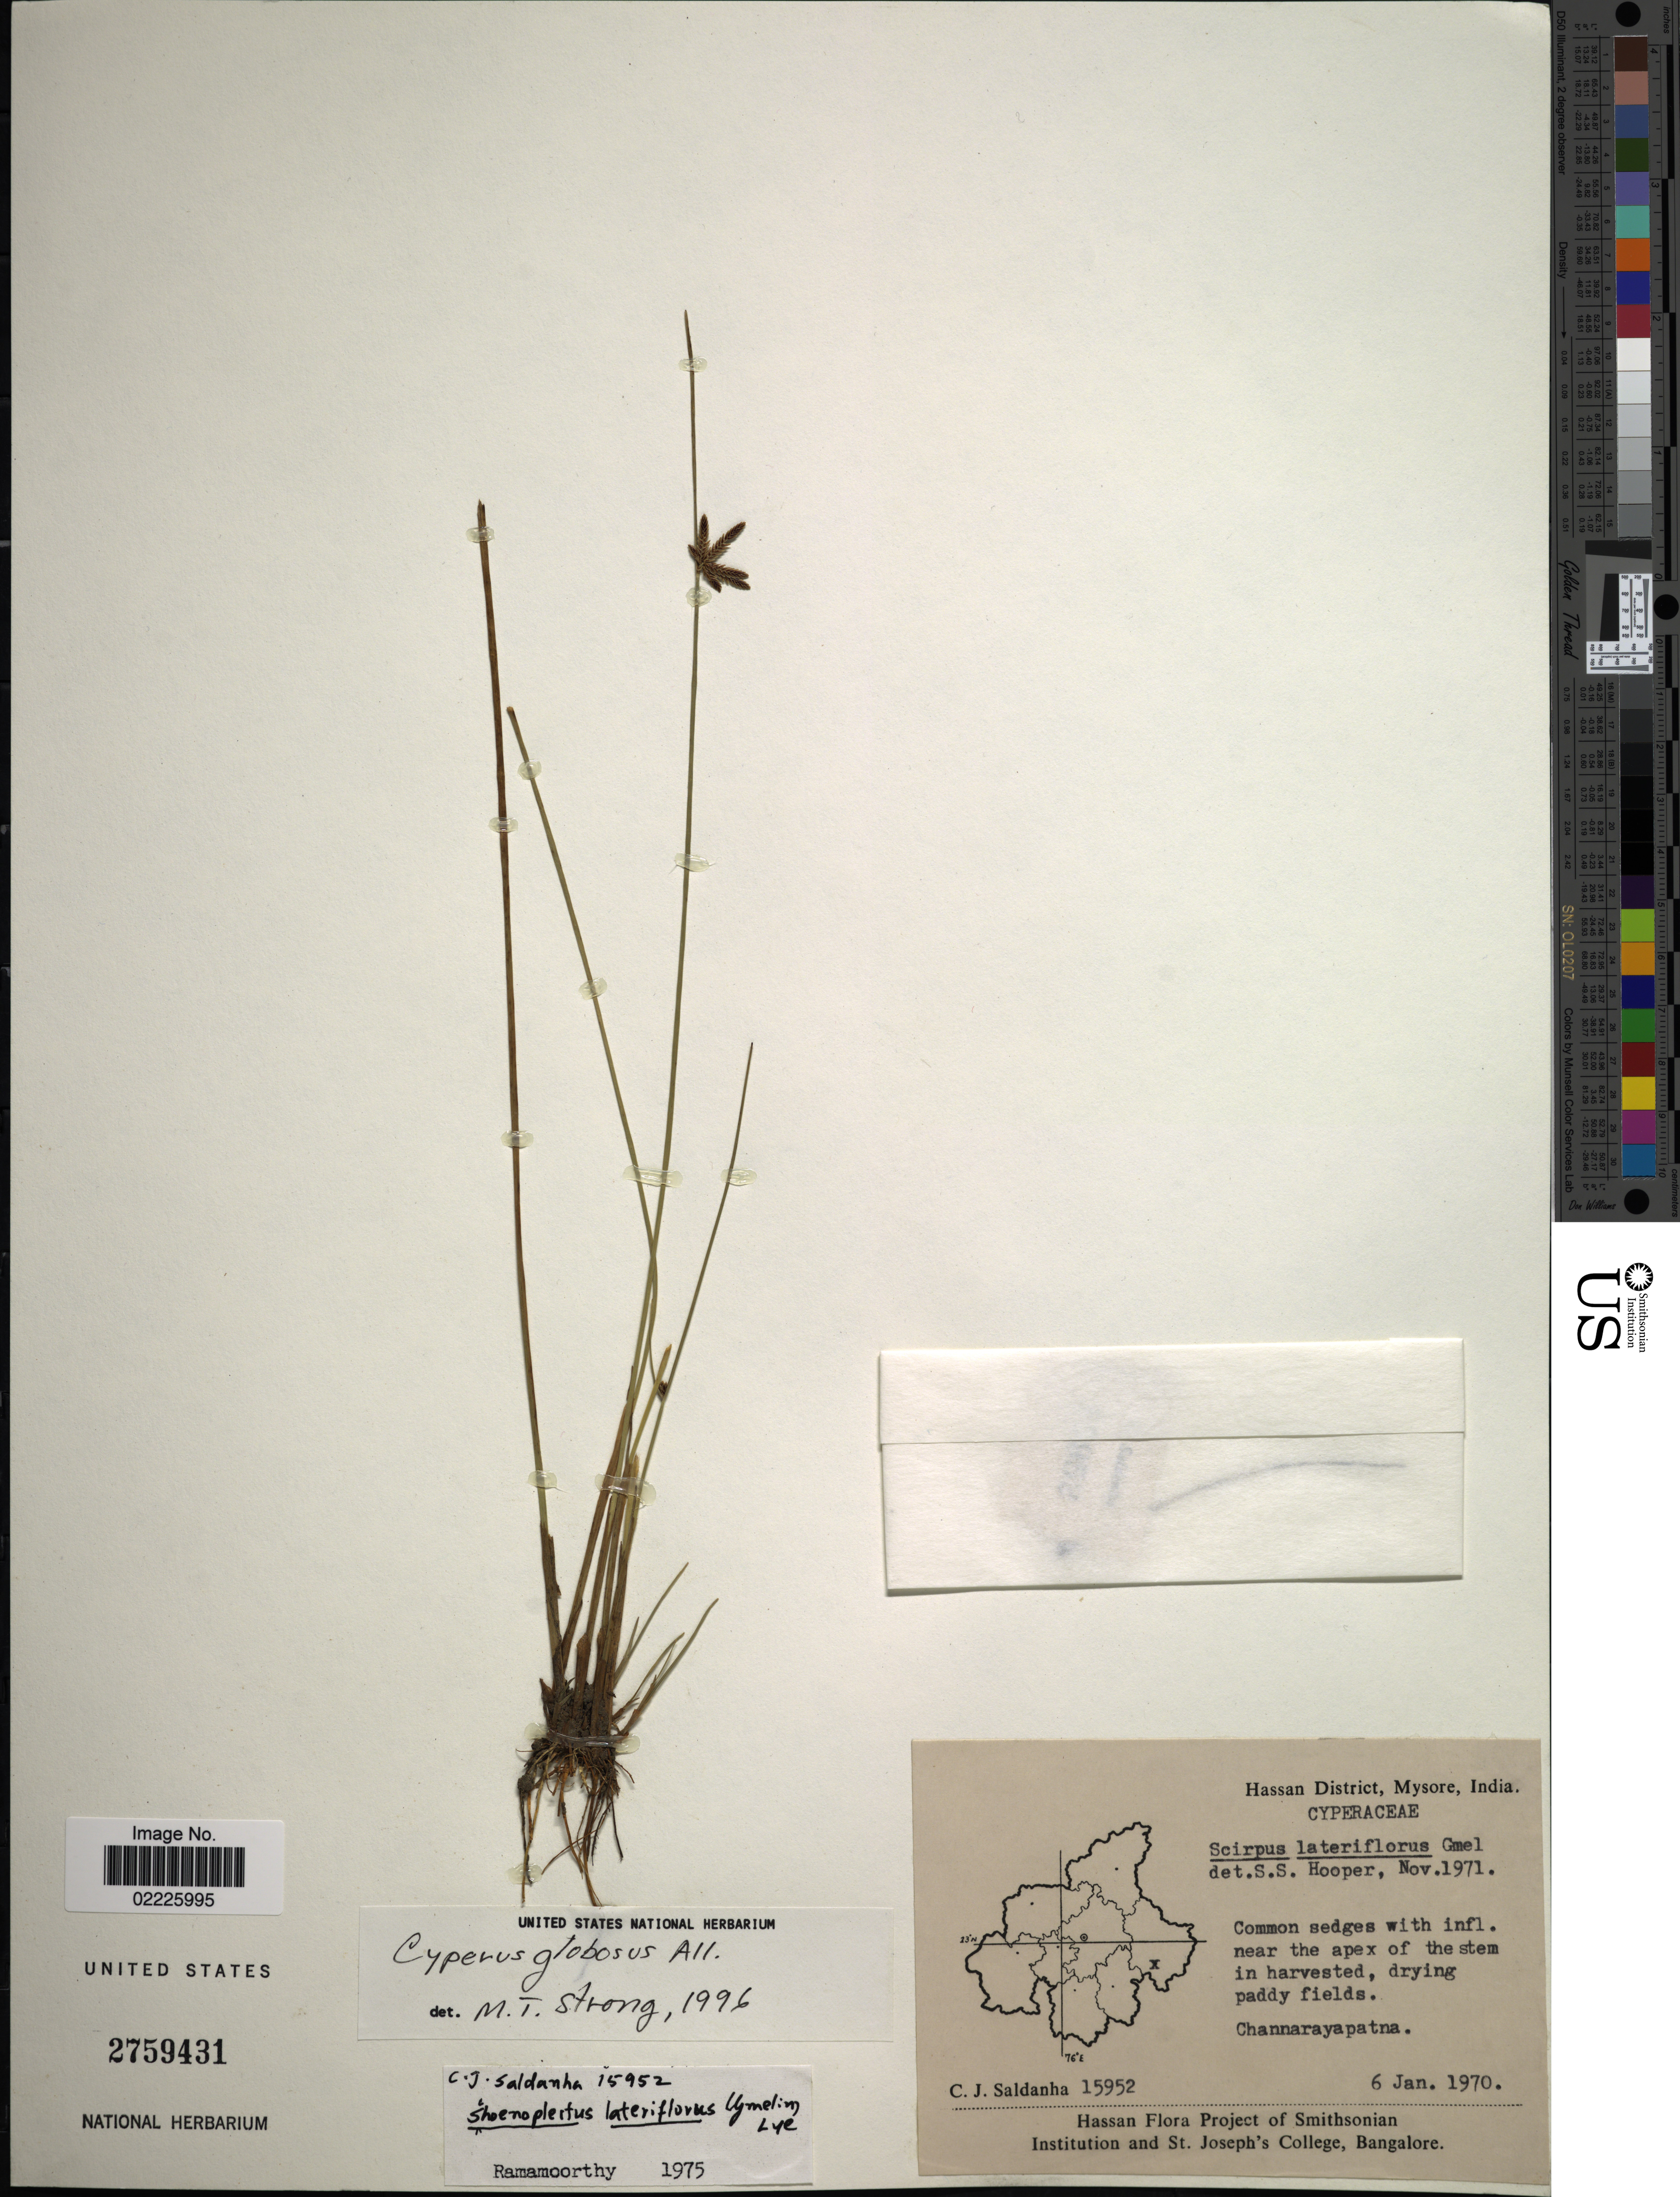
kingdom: Plantae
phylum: Tracheophyta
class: Liliopsida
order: Poales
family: Cyperaceae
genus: Cyperus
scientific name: Cyperus flavidus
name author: Retz.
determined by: Strong, Mark T., (BOT), Smithsonian Institution - National Museum of Natural History (UNITED STATES)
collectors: C. J. Saldanha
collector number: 15952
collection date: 1970-01-06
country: India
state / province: Karnataka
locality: Hassan District, Mysore, Channarayapatna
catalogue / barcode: US 2759431